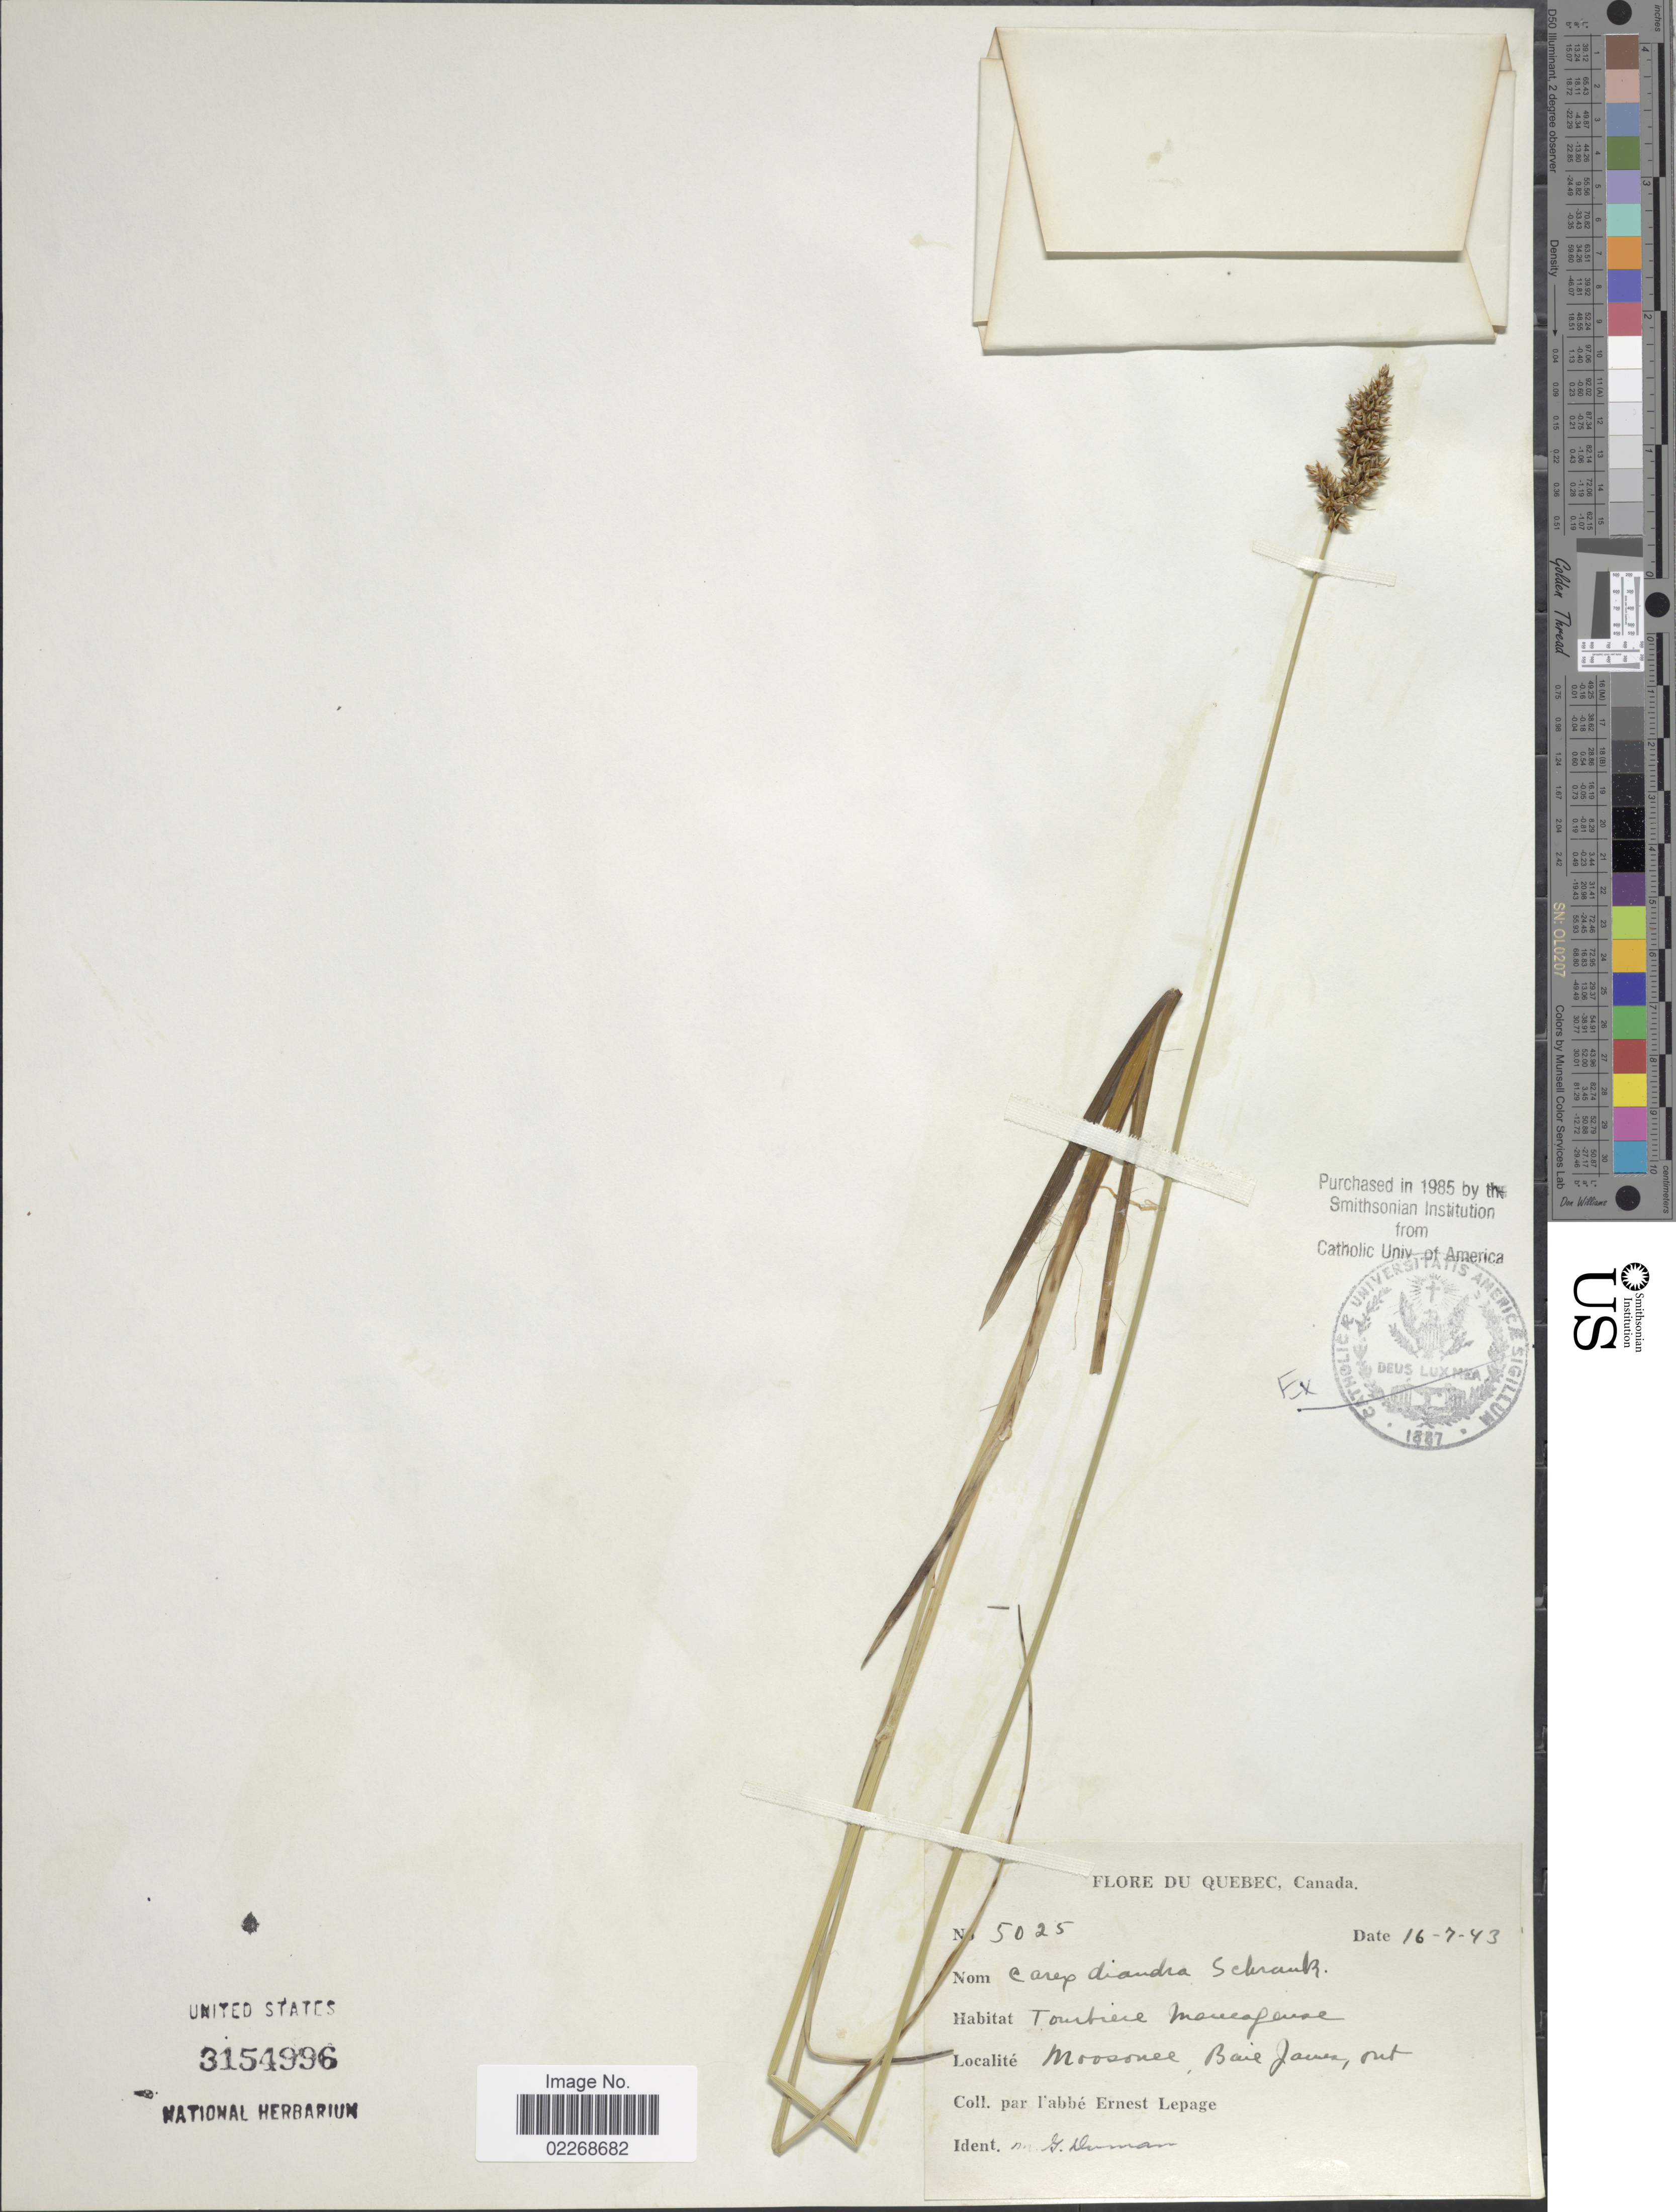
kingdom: Plantae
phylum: Tracheophyta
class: Liliopsida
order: Poales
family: Cyperaceae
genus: Carex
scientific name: Carex diandra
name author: Schrank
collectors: E. Lepage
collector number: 5025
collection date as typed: Transcribed d/m/y: 16/7/43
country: Canada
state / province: Ontario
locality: Quebec, Tourbiere Marecageuse. Moosonee, Baie James, Ont.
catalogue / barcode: US 3154996